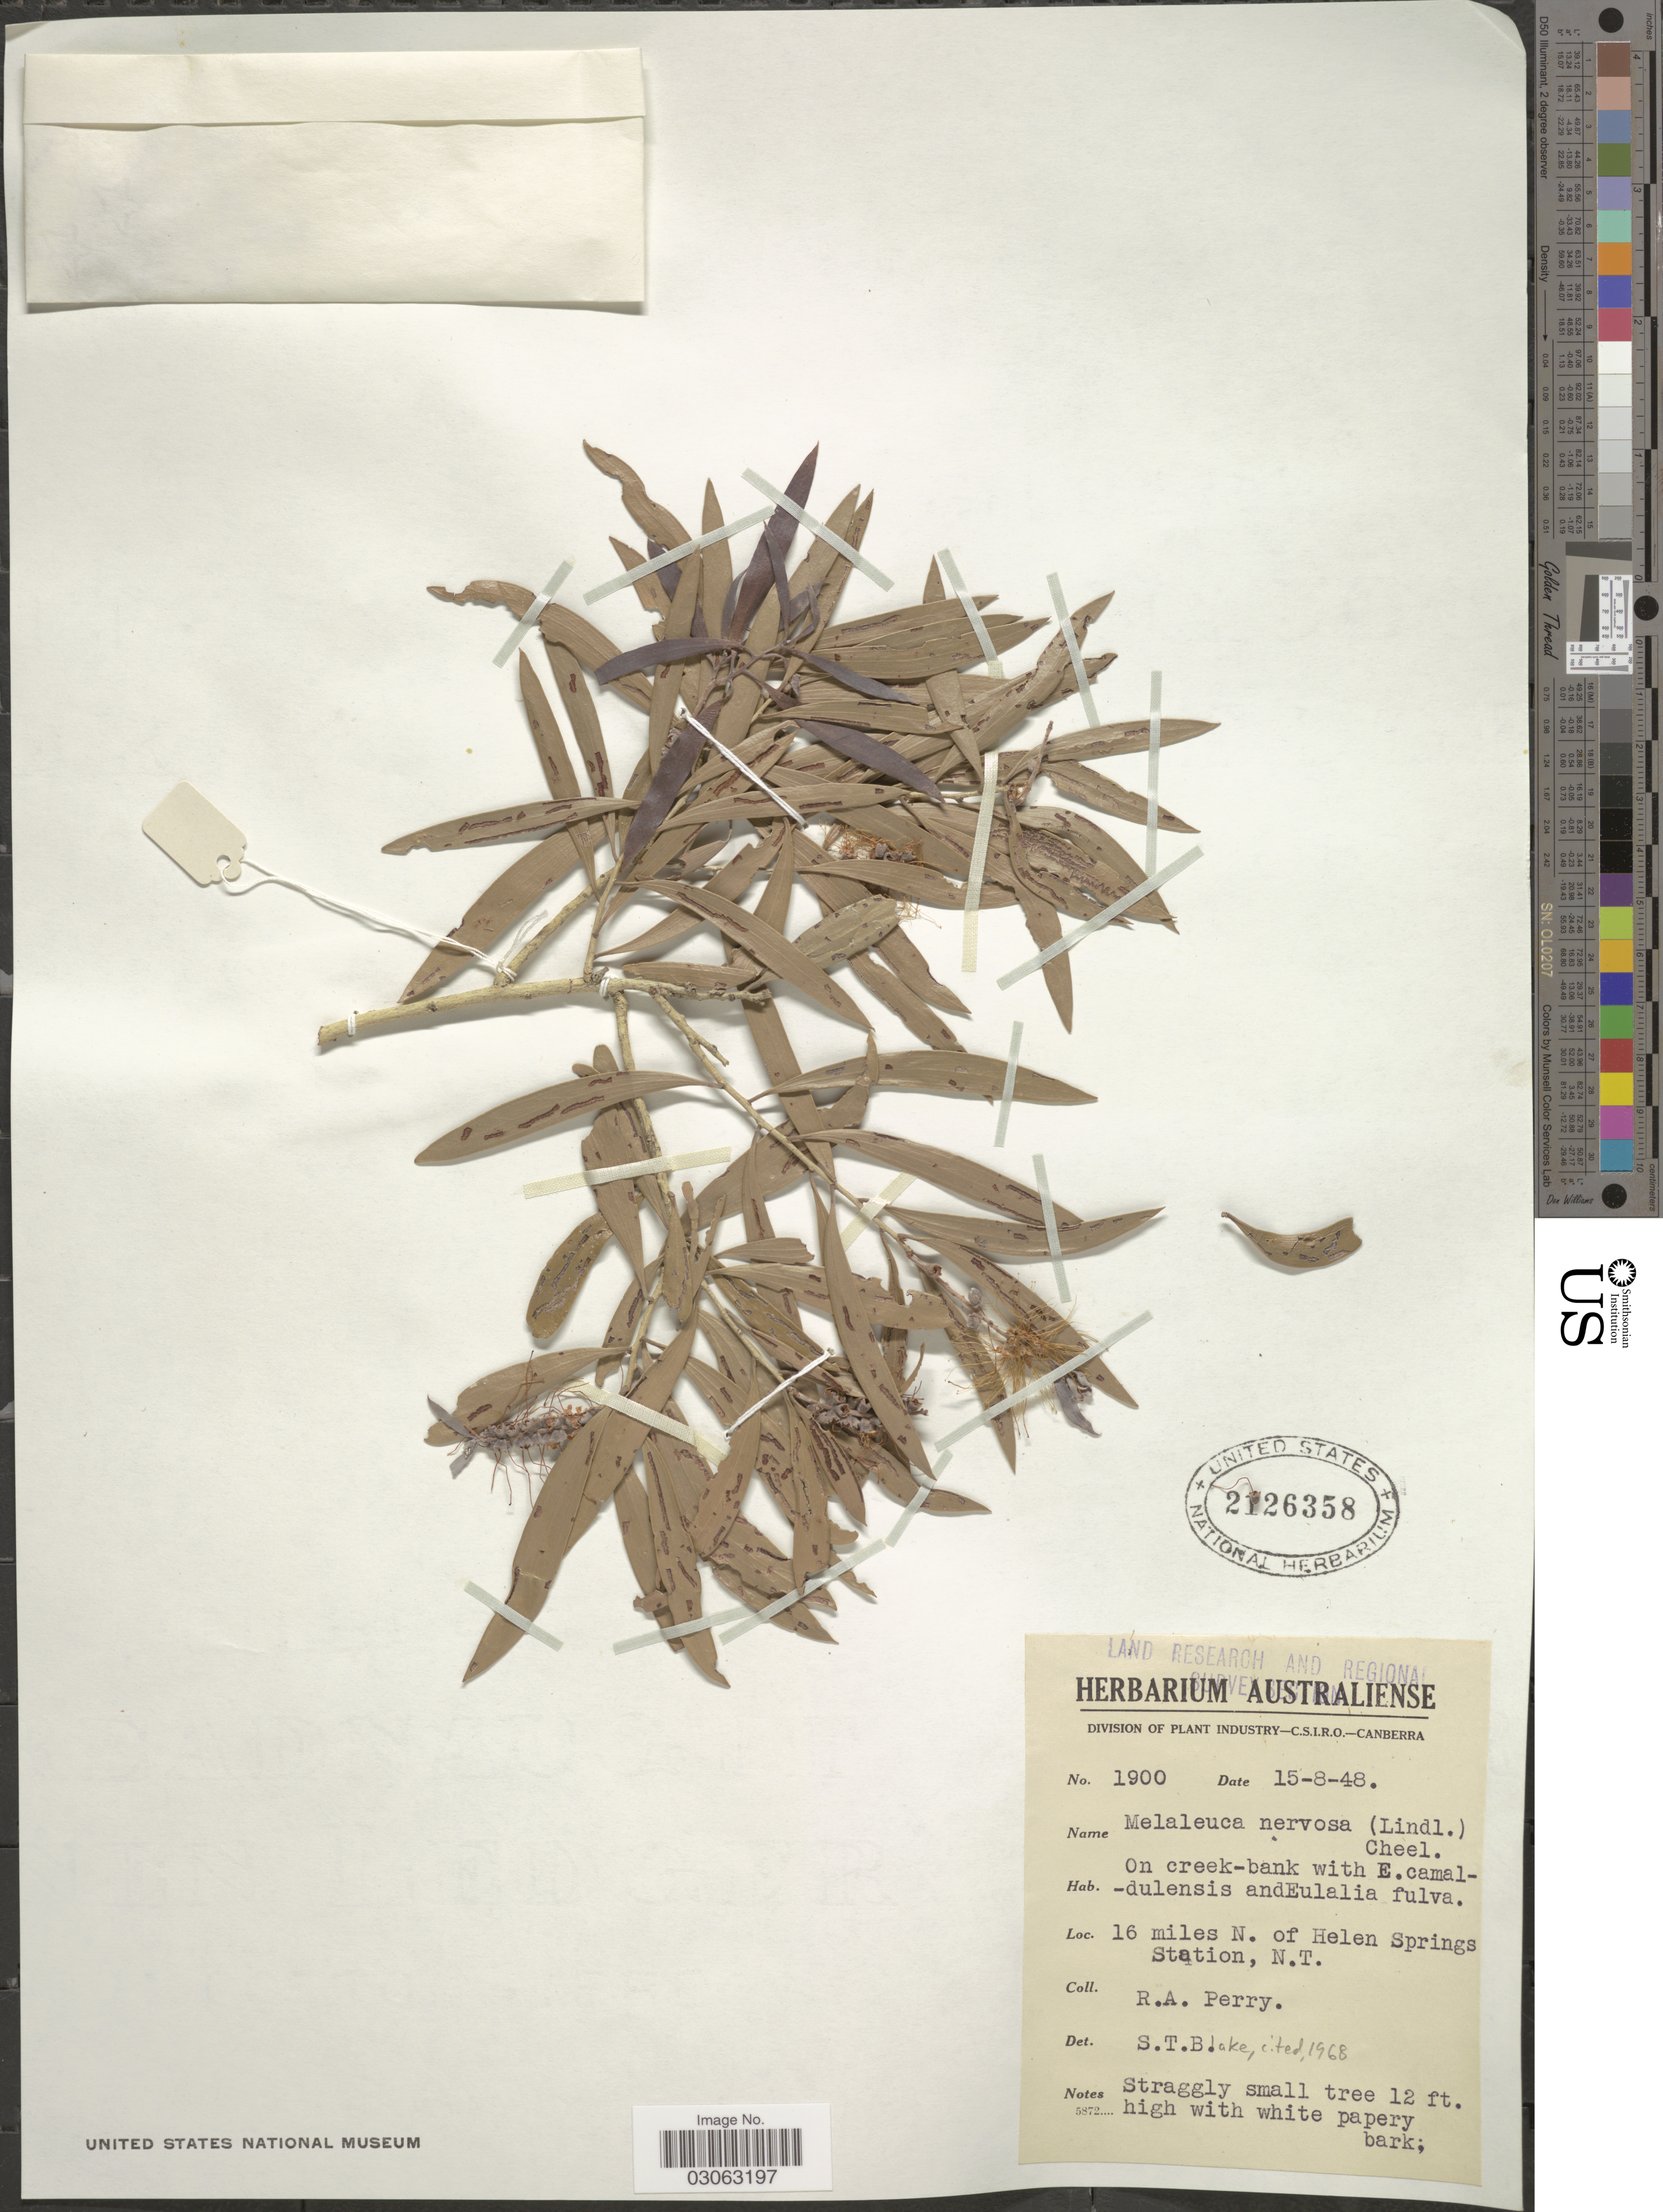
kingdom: Plantae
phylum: Tracheophyta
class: Magnoliopsida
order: Myrtales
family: Myrtaceae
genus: Melaleuca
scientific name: Melaleuca nervosa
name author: (Lindl.) Cheel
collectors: Perry, R. A.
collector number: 1900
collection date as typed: Transcribed d/m/y: 15/8/48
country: Australia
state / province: Northern Territory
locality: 16 miles N. of Helen Springs Station, N. T.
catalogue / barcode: US 2126358